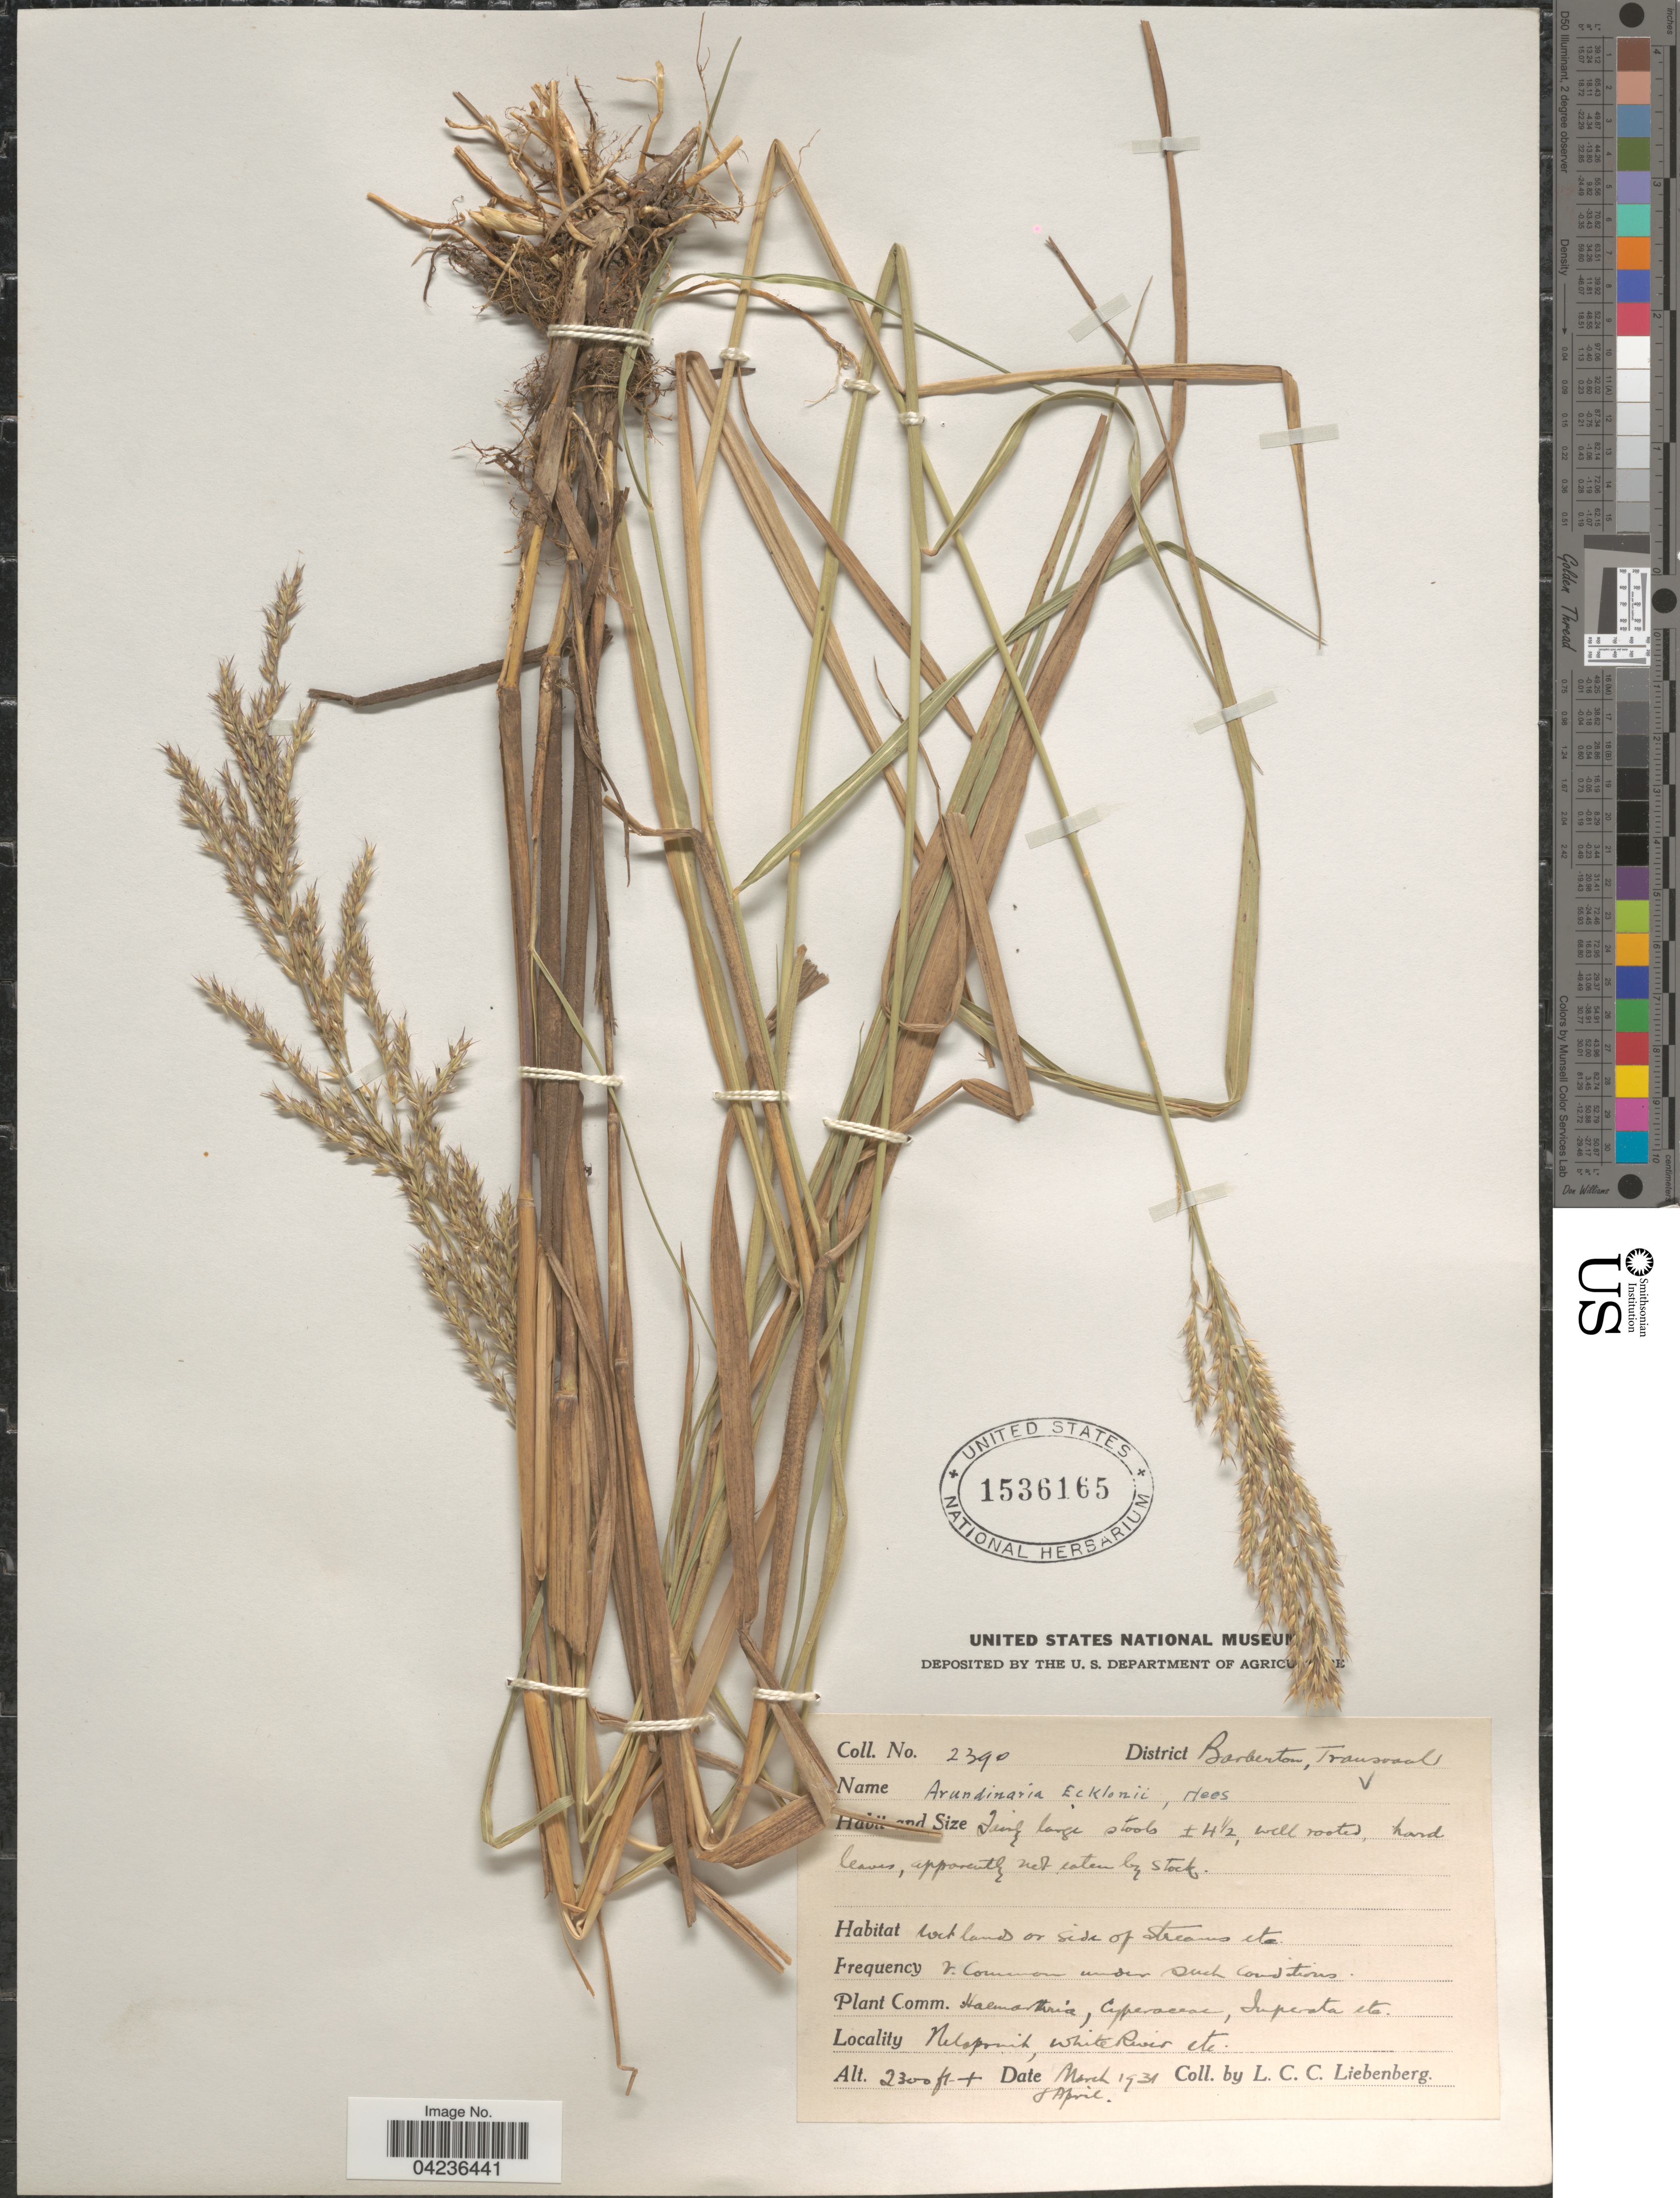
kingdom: Plantae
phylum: Tracheophyta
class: Liliopsida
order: Poales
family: Poaceae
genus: Arundinella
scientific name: Arundinella nepalensis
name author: Trin.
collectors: L. Liebenberg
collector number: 2390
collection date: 1931-03/1931-04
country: South Africa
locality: District Barberton, Transvaal. Nelspruit, White River etc.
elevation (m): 701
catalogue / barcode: US 1536165